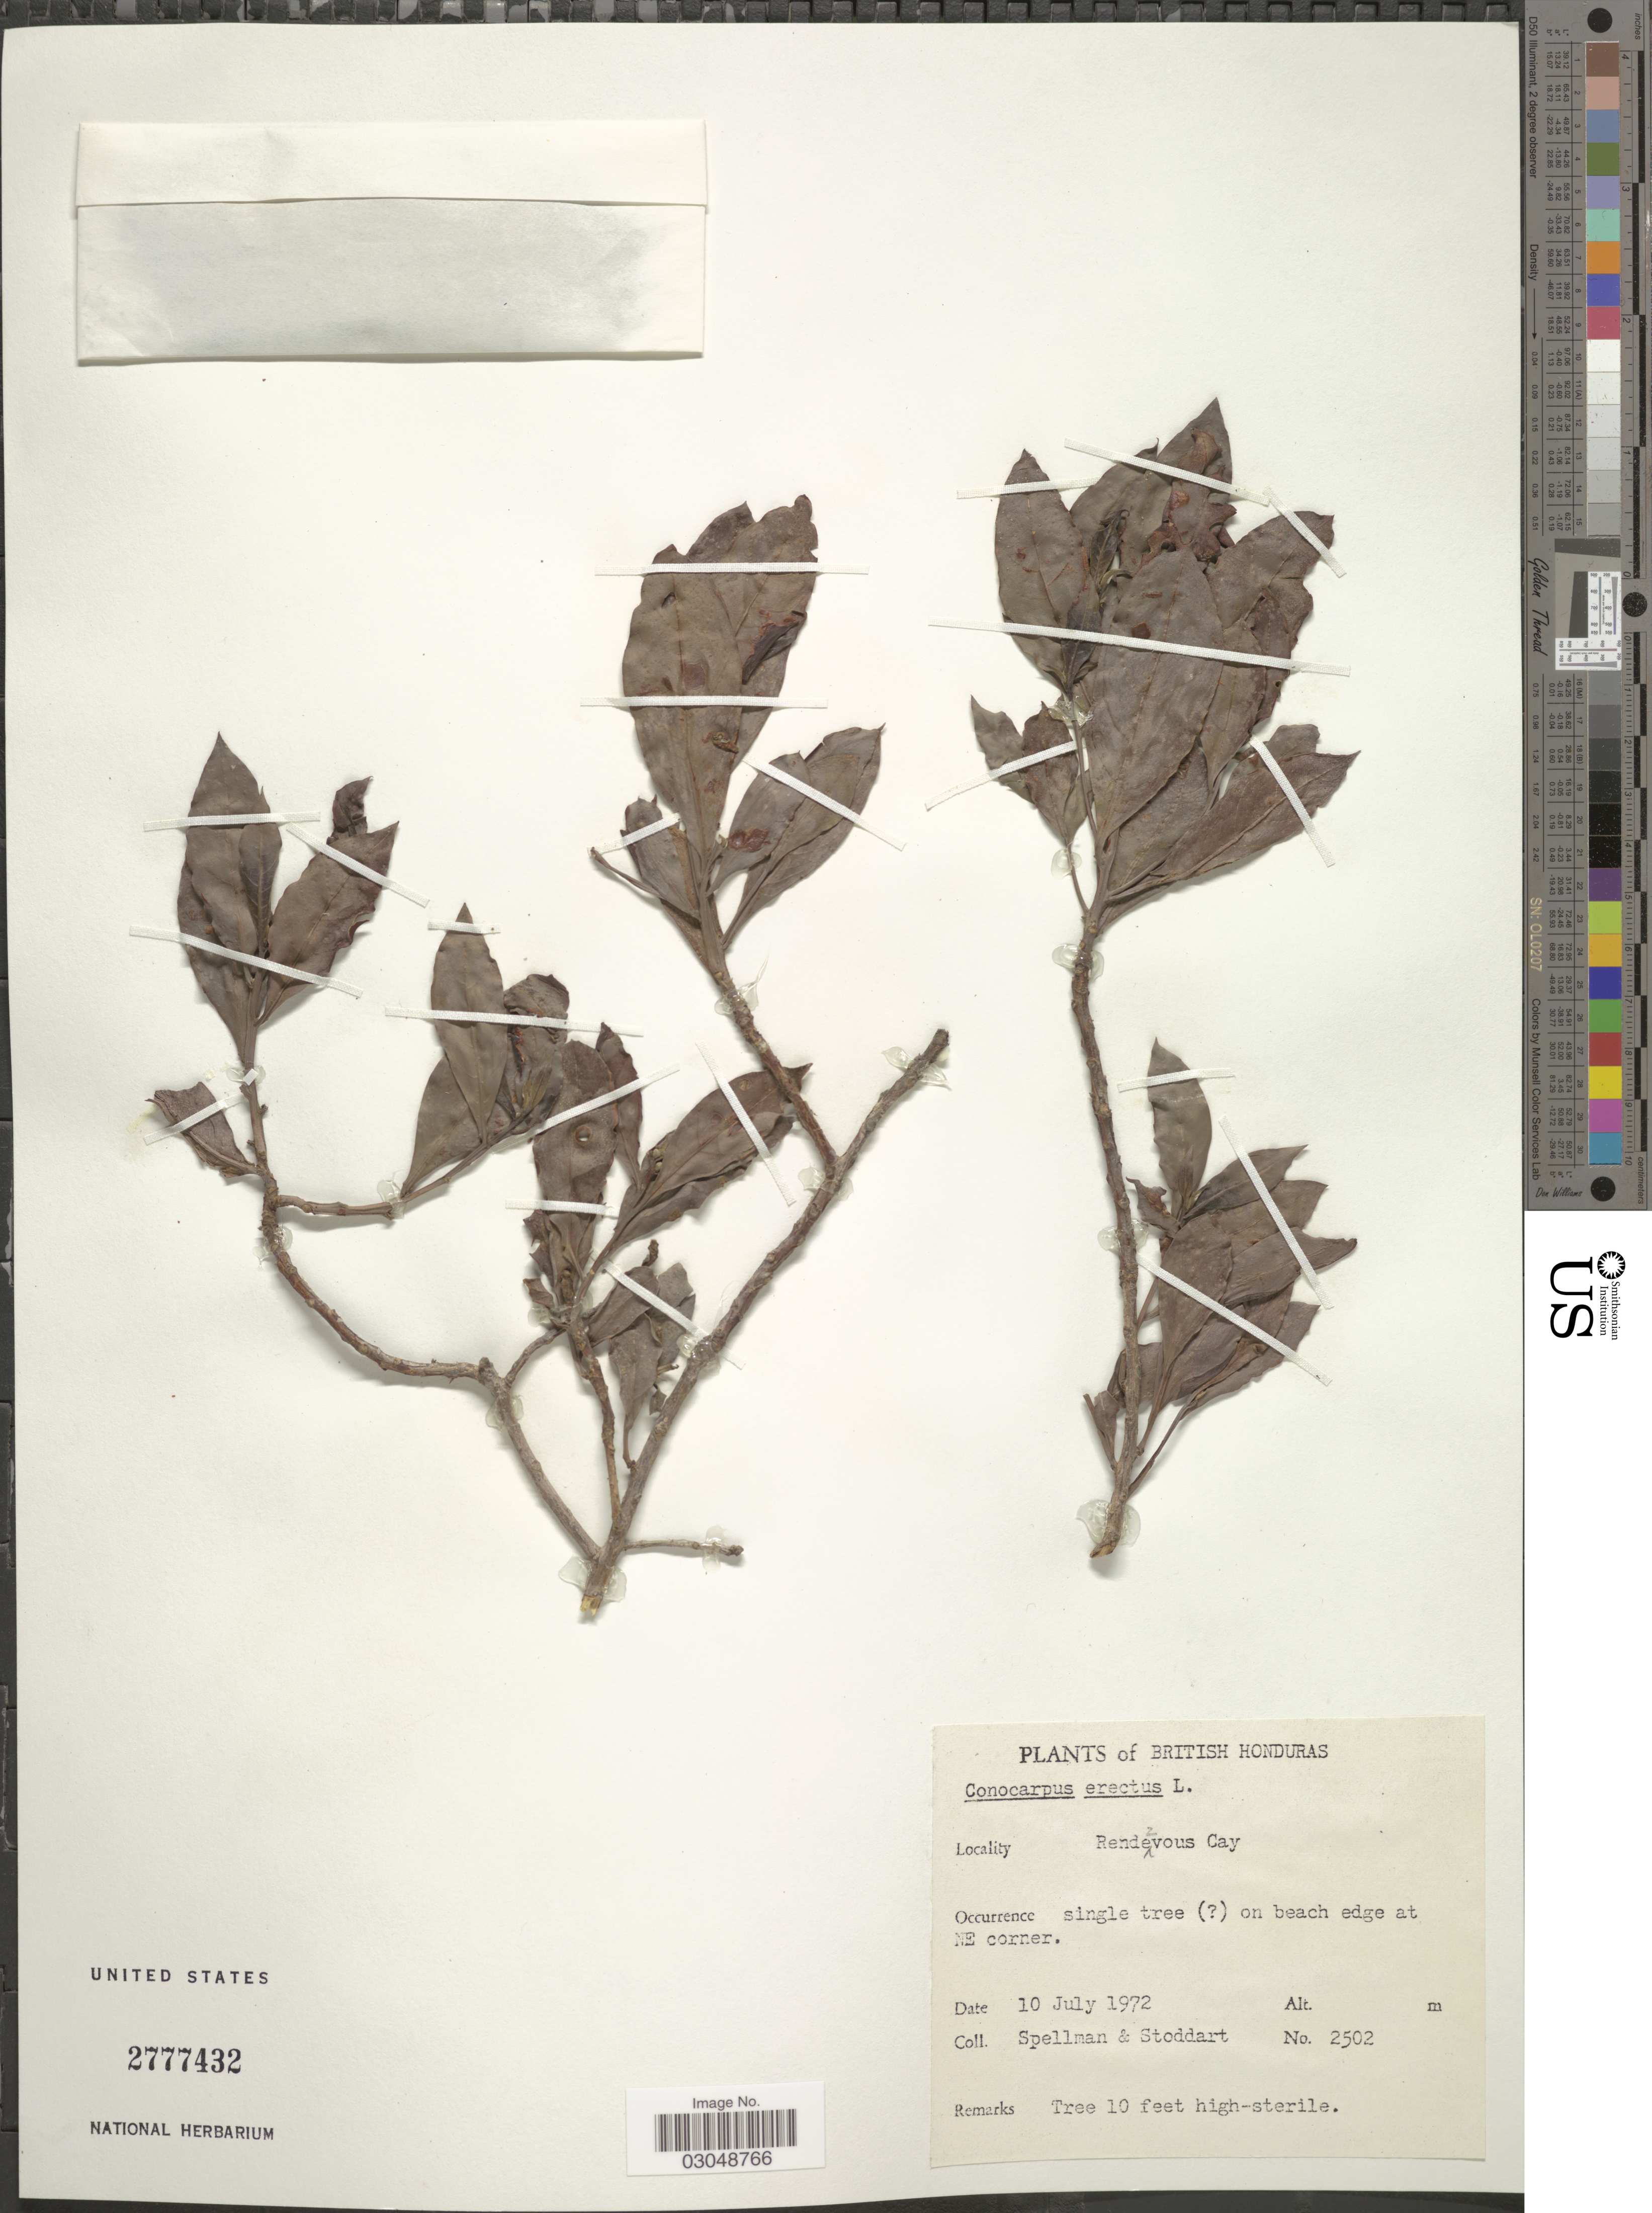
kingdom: Plantae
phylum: Tracheophyta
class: Magnoliopsida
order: Myrtales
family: Combretaceae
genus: Conocarpus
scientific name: Conocarpus erectus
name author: L.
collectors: Spellman, -- & -. Stoddart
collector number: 2502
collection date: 1972-07-10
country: Belize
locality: British Honduras. Rendezvous Cay. On beach edge at NE corner.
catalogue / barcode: US 2777432